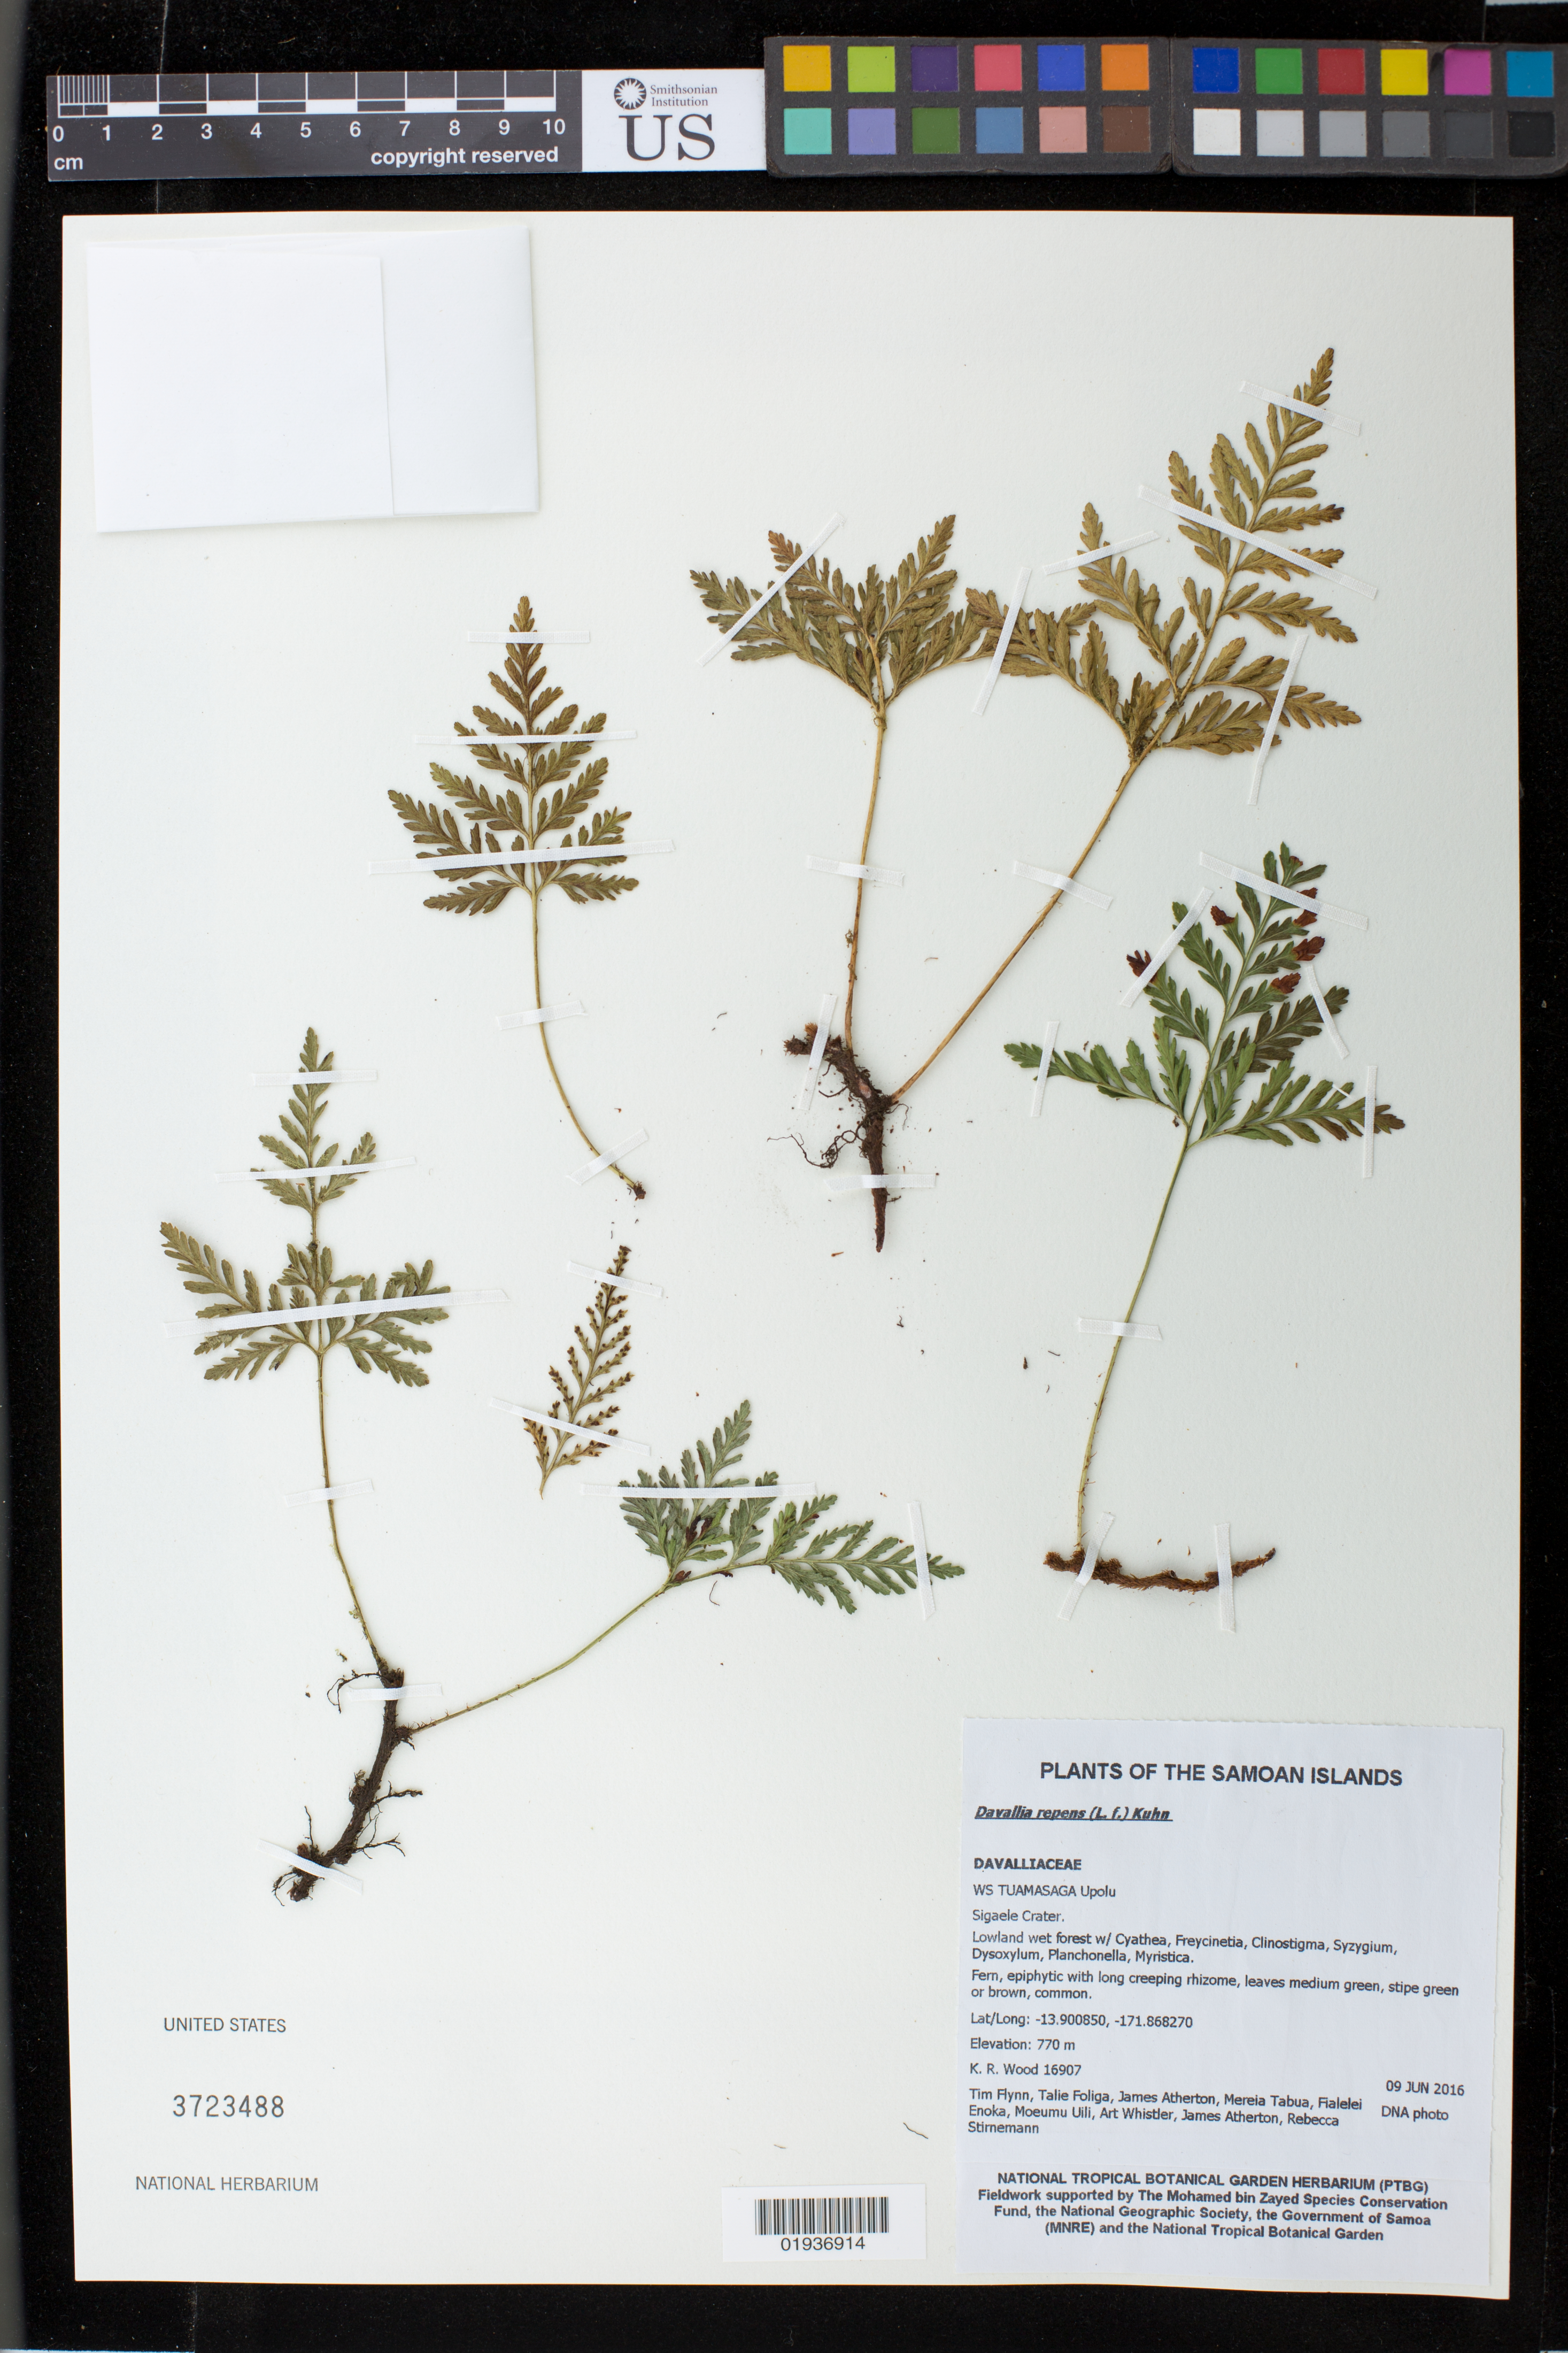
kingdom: Plantae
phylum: Tracheophyta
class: Polypodiopsida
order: Polypodiales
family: Davalliaceae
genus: Davallia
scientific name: Davallia repens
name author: (L. f.) Kuhn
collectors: K. R. Wood, T. W. Flynn, T. Foliga, J. Atherton, M. Tabua, F. Enoka, M. Uili & A. Whistler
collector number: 16907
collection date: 2016-06-09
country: Samoa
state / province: Tuamasaga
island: Upolu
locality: Upolu, Sigaele Crater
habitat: Lowland wet forest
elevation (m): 770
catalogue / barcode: US 3723488